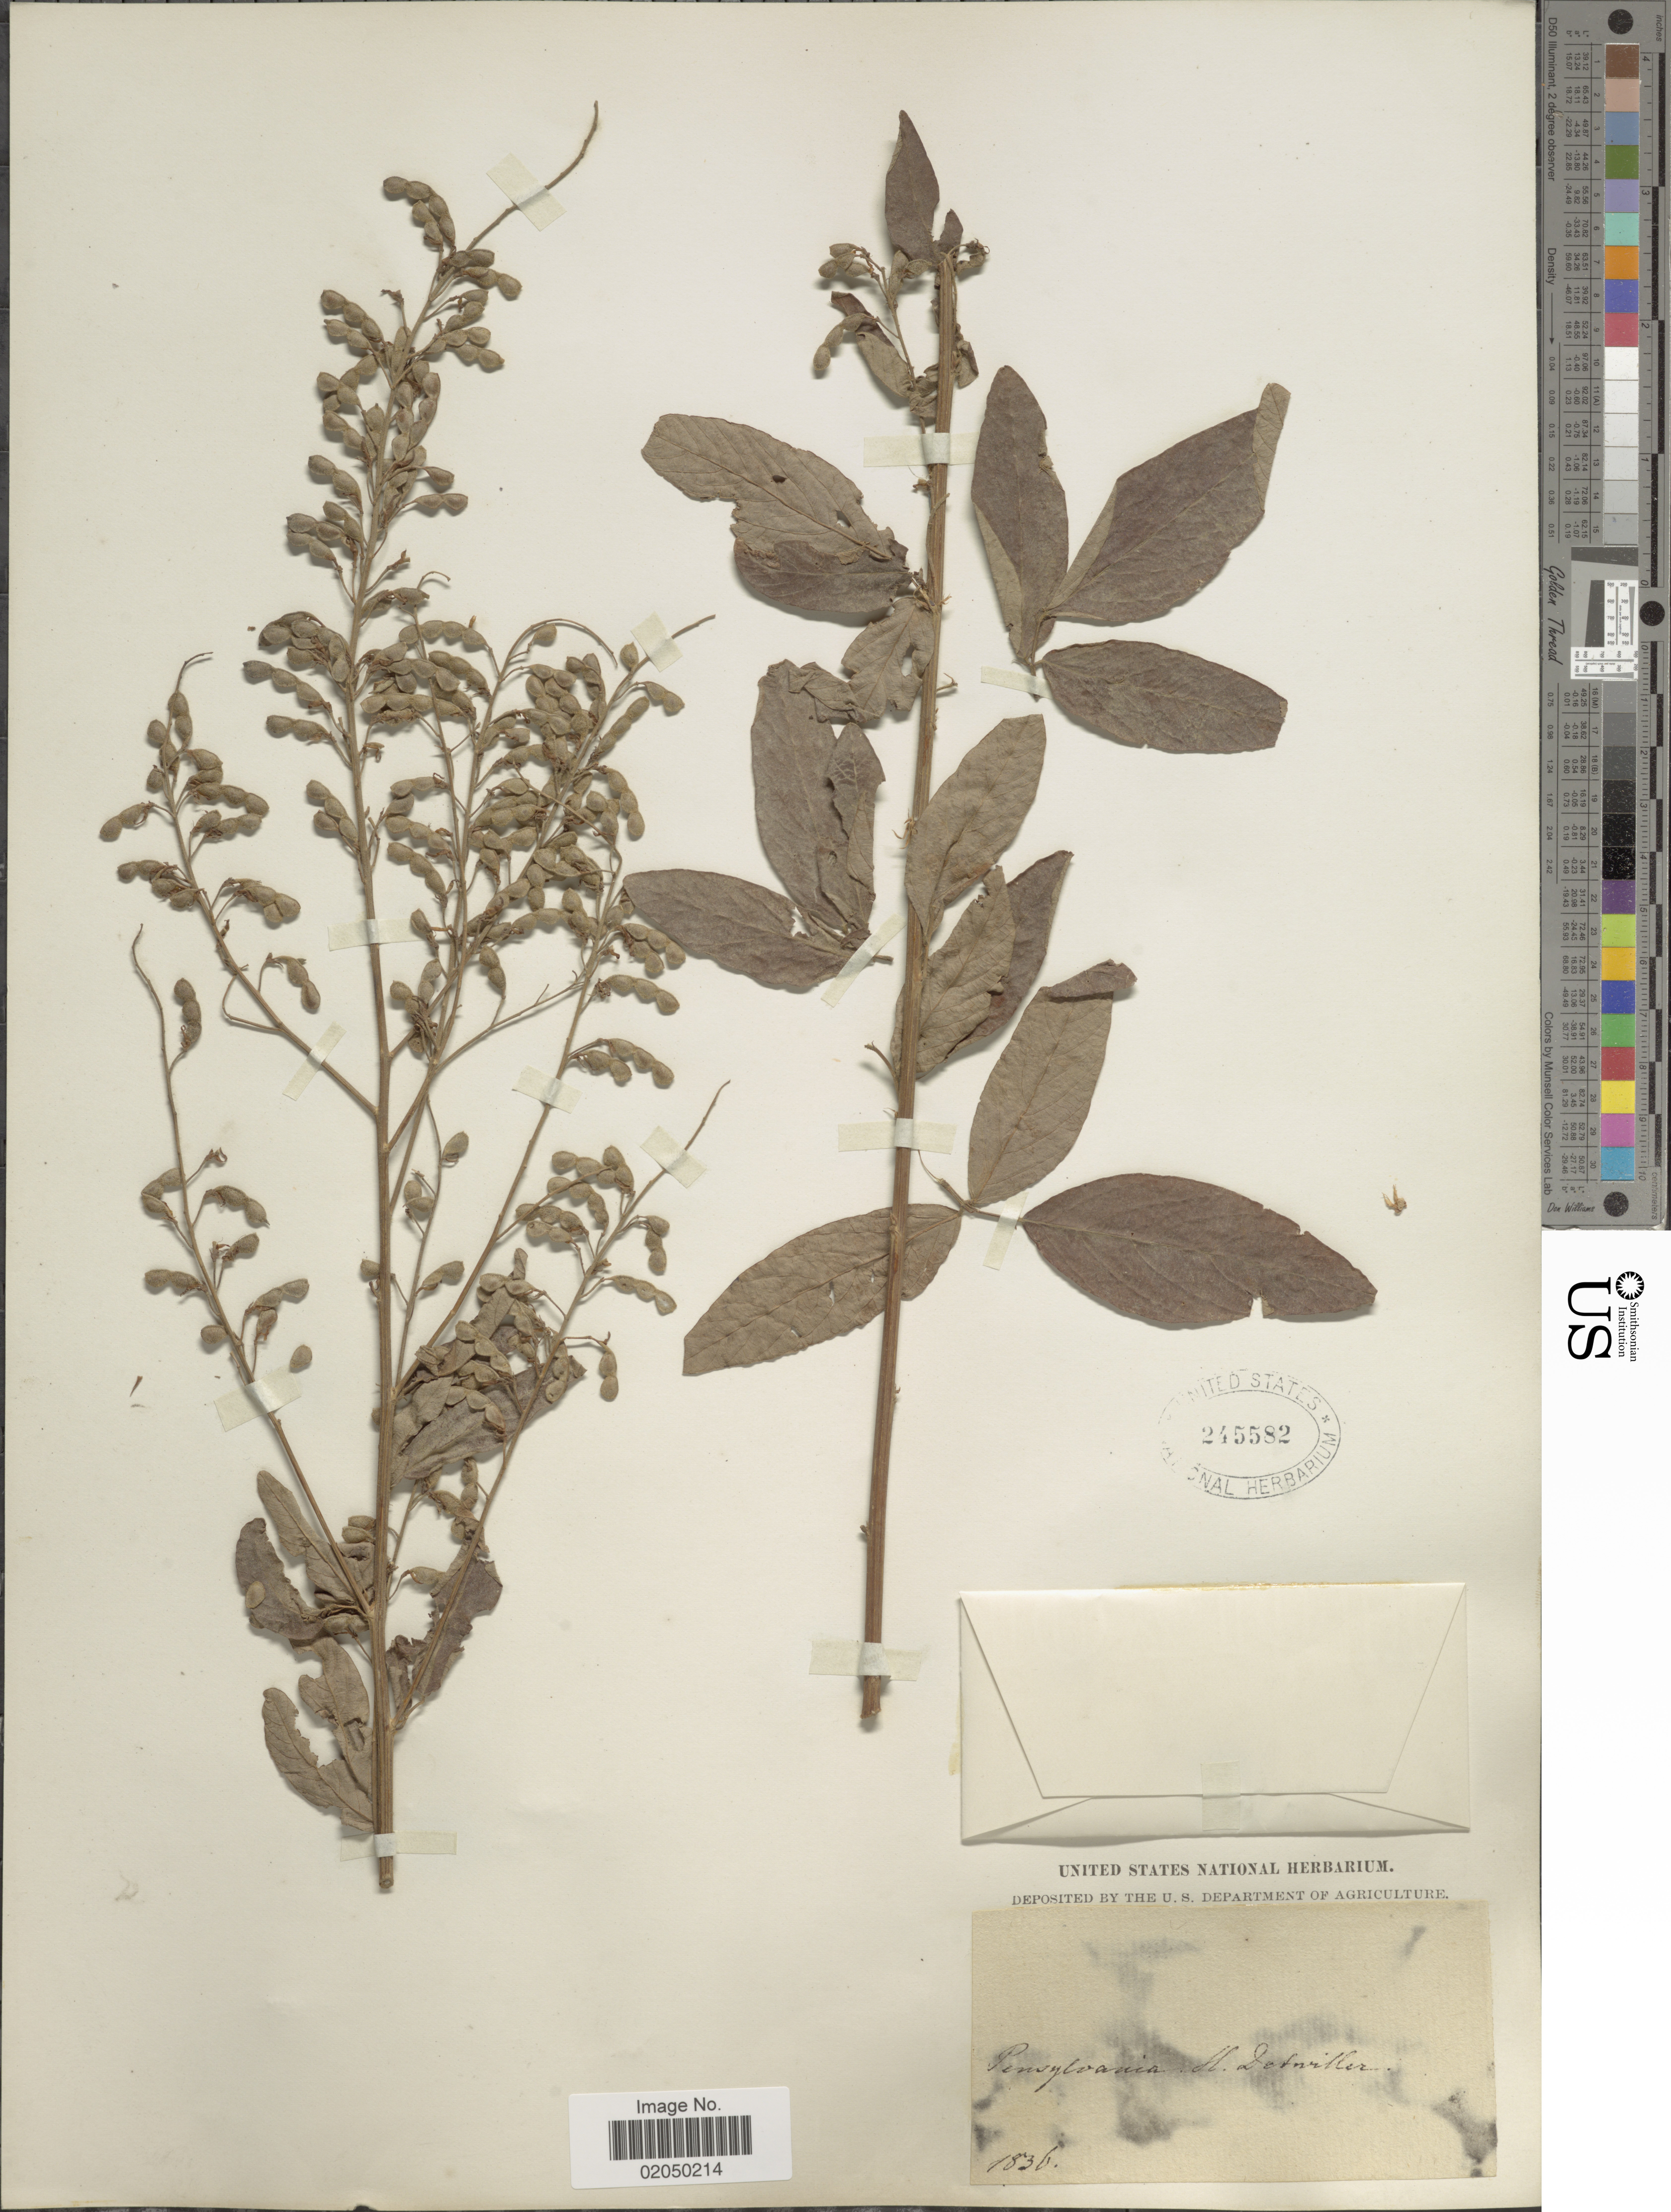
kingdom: Plantae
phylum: Tracheophyta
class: Magnoliopsida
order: Fabales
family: Fabaceae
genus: Desmodium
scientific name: Desmodium canadense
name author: (L.) DC.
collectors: H. Detwiler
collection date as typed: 1836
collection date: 1836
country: United States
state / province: Pennsylvania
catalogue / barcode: US 245582